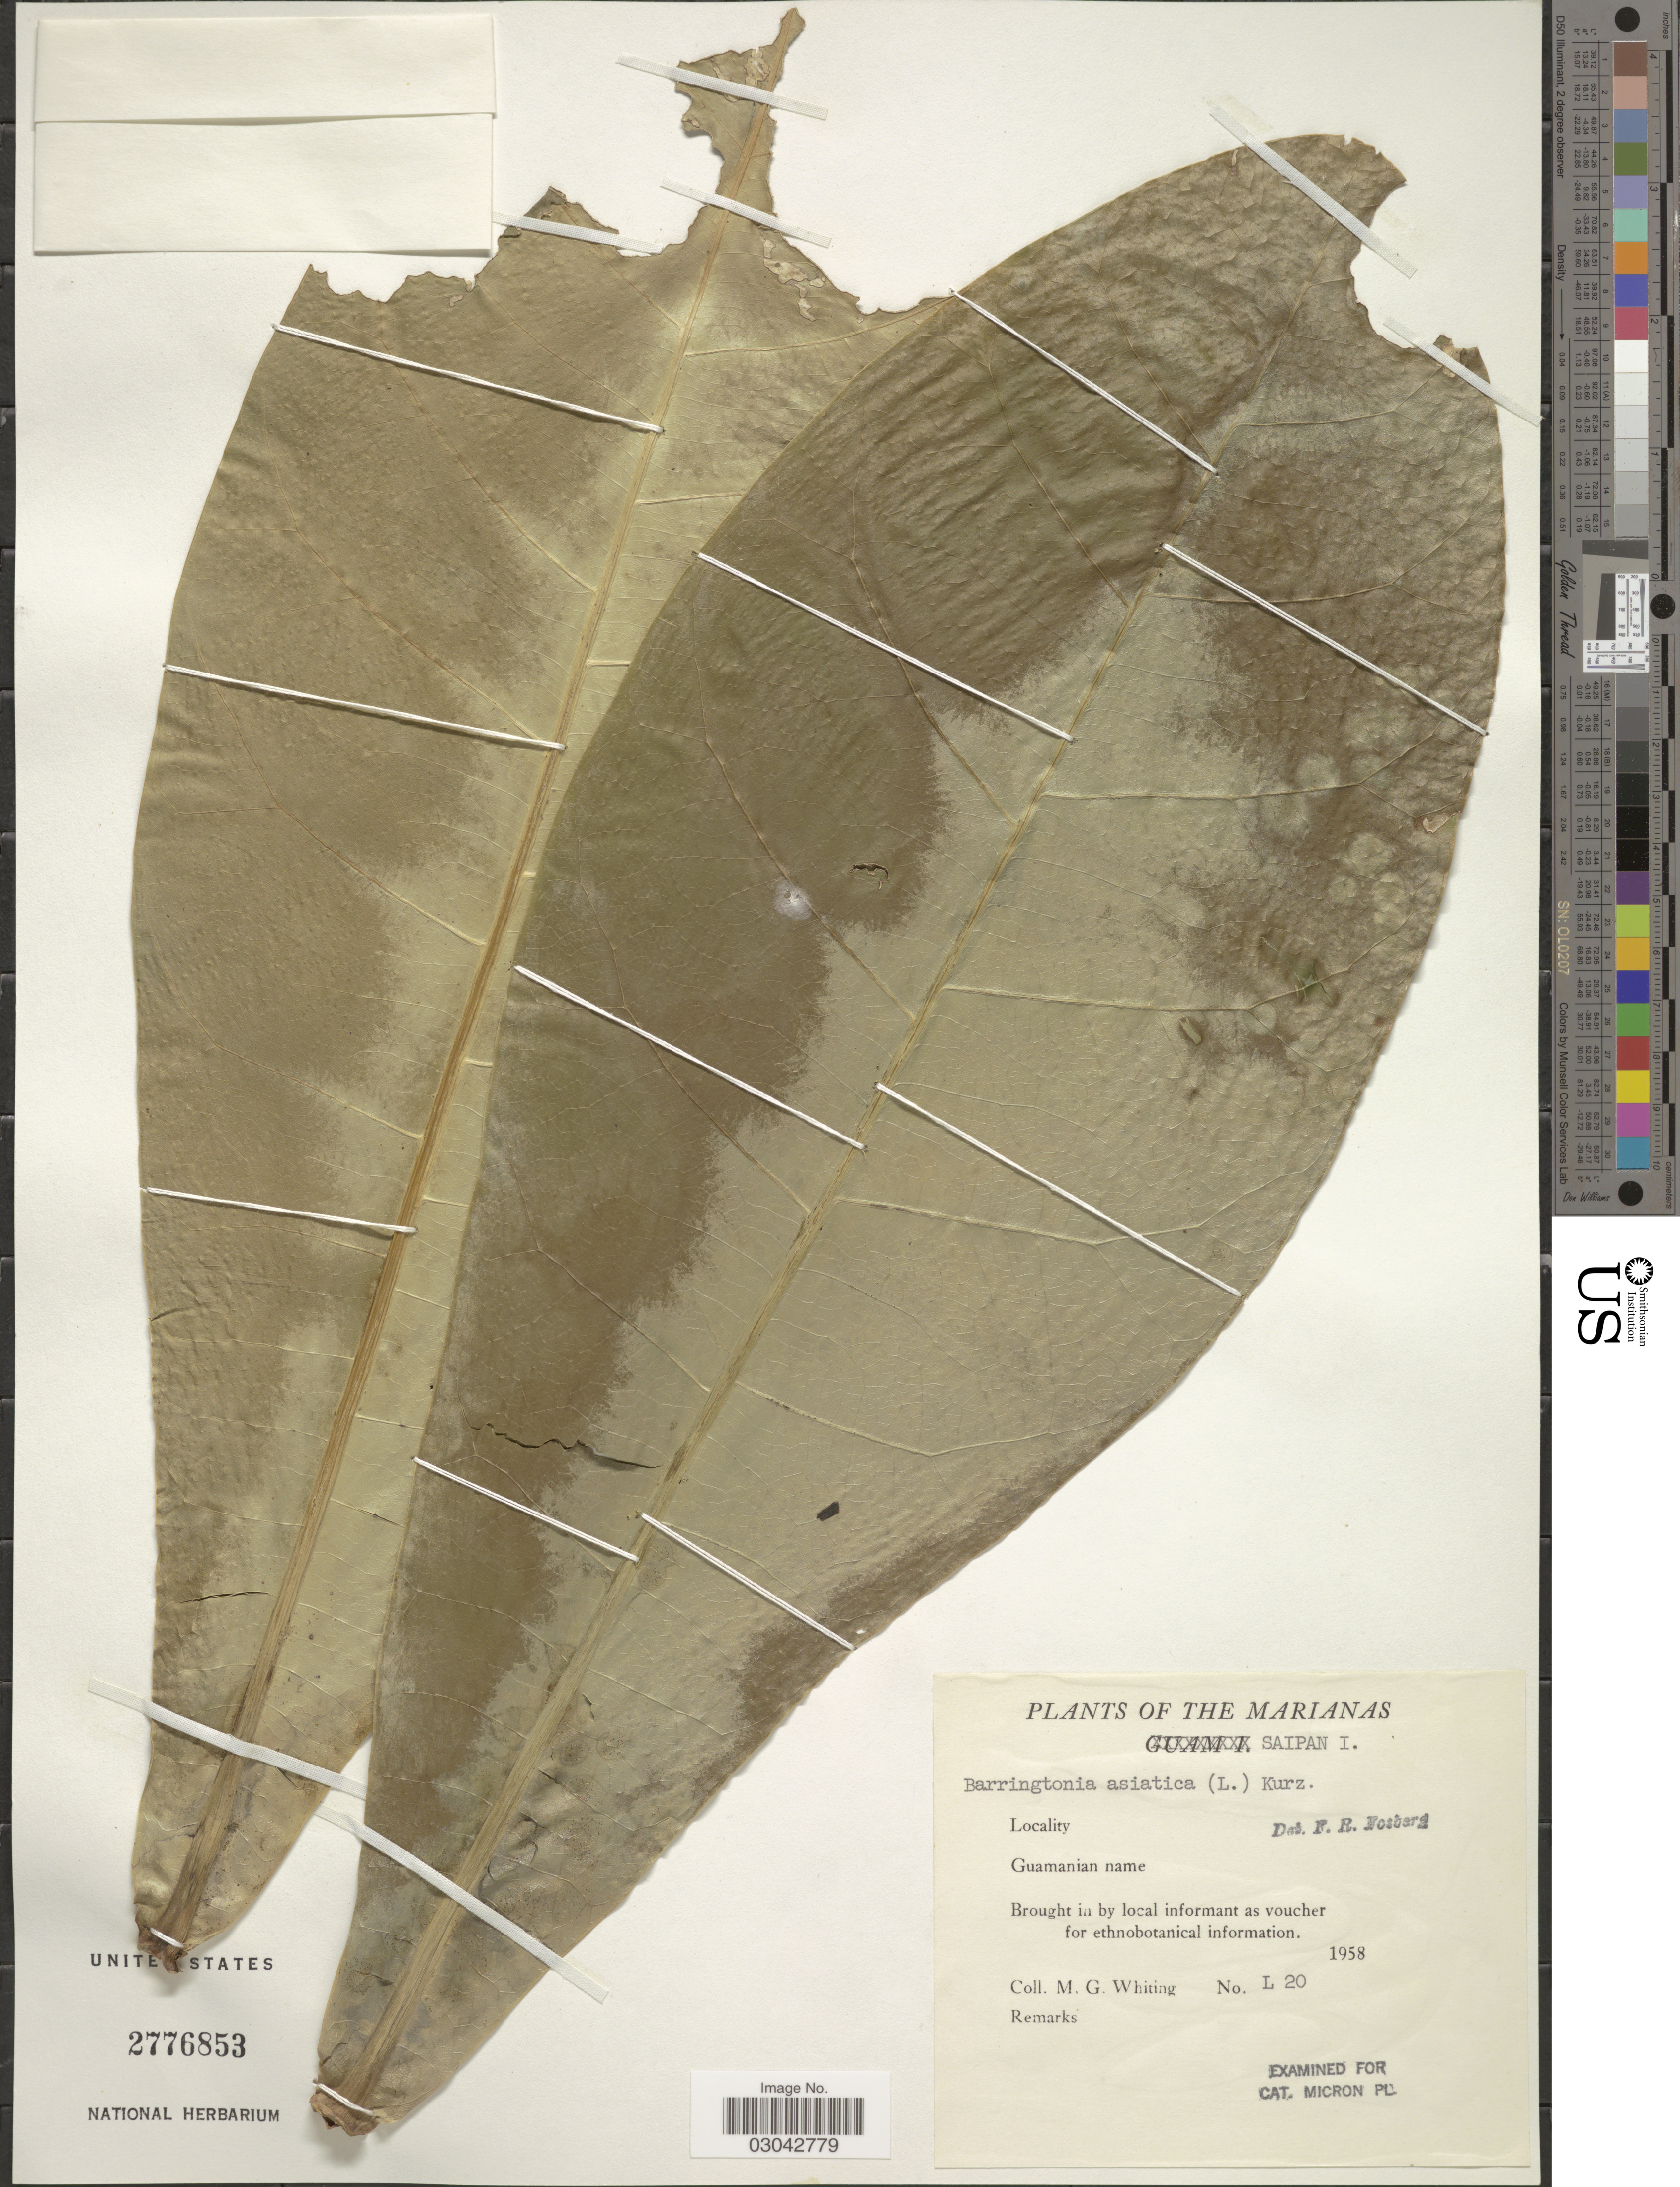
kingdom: Plantae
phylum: Tracheophyta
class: Magnoliopsida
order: Ericales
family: Lecythidaceae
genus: Barringtonia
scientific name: Barringtonia asiatica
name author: (L.) Kurz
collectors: M. Whiting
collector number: L20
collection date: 1958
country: Northern Mariana Islands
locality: The Marianas. Saipan I.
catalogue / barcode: US 2776853